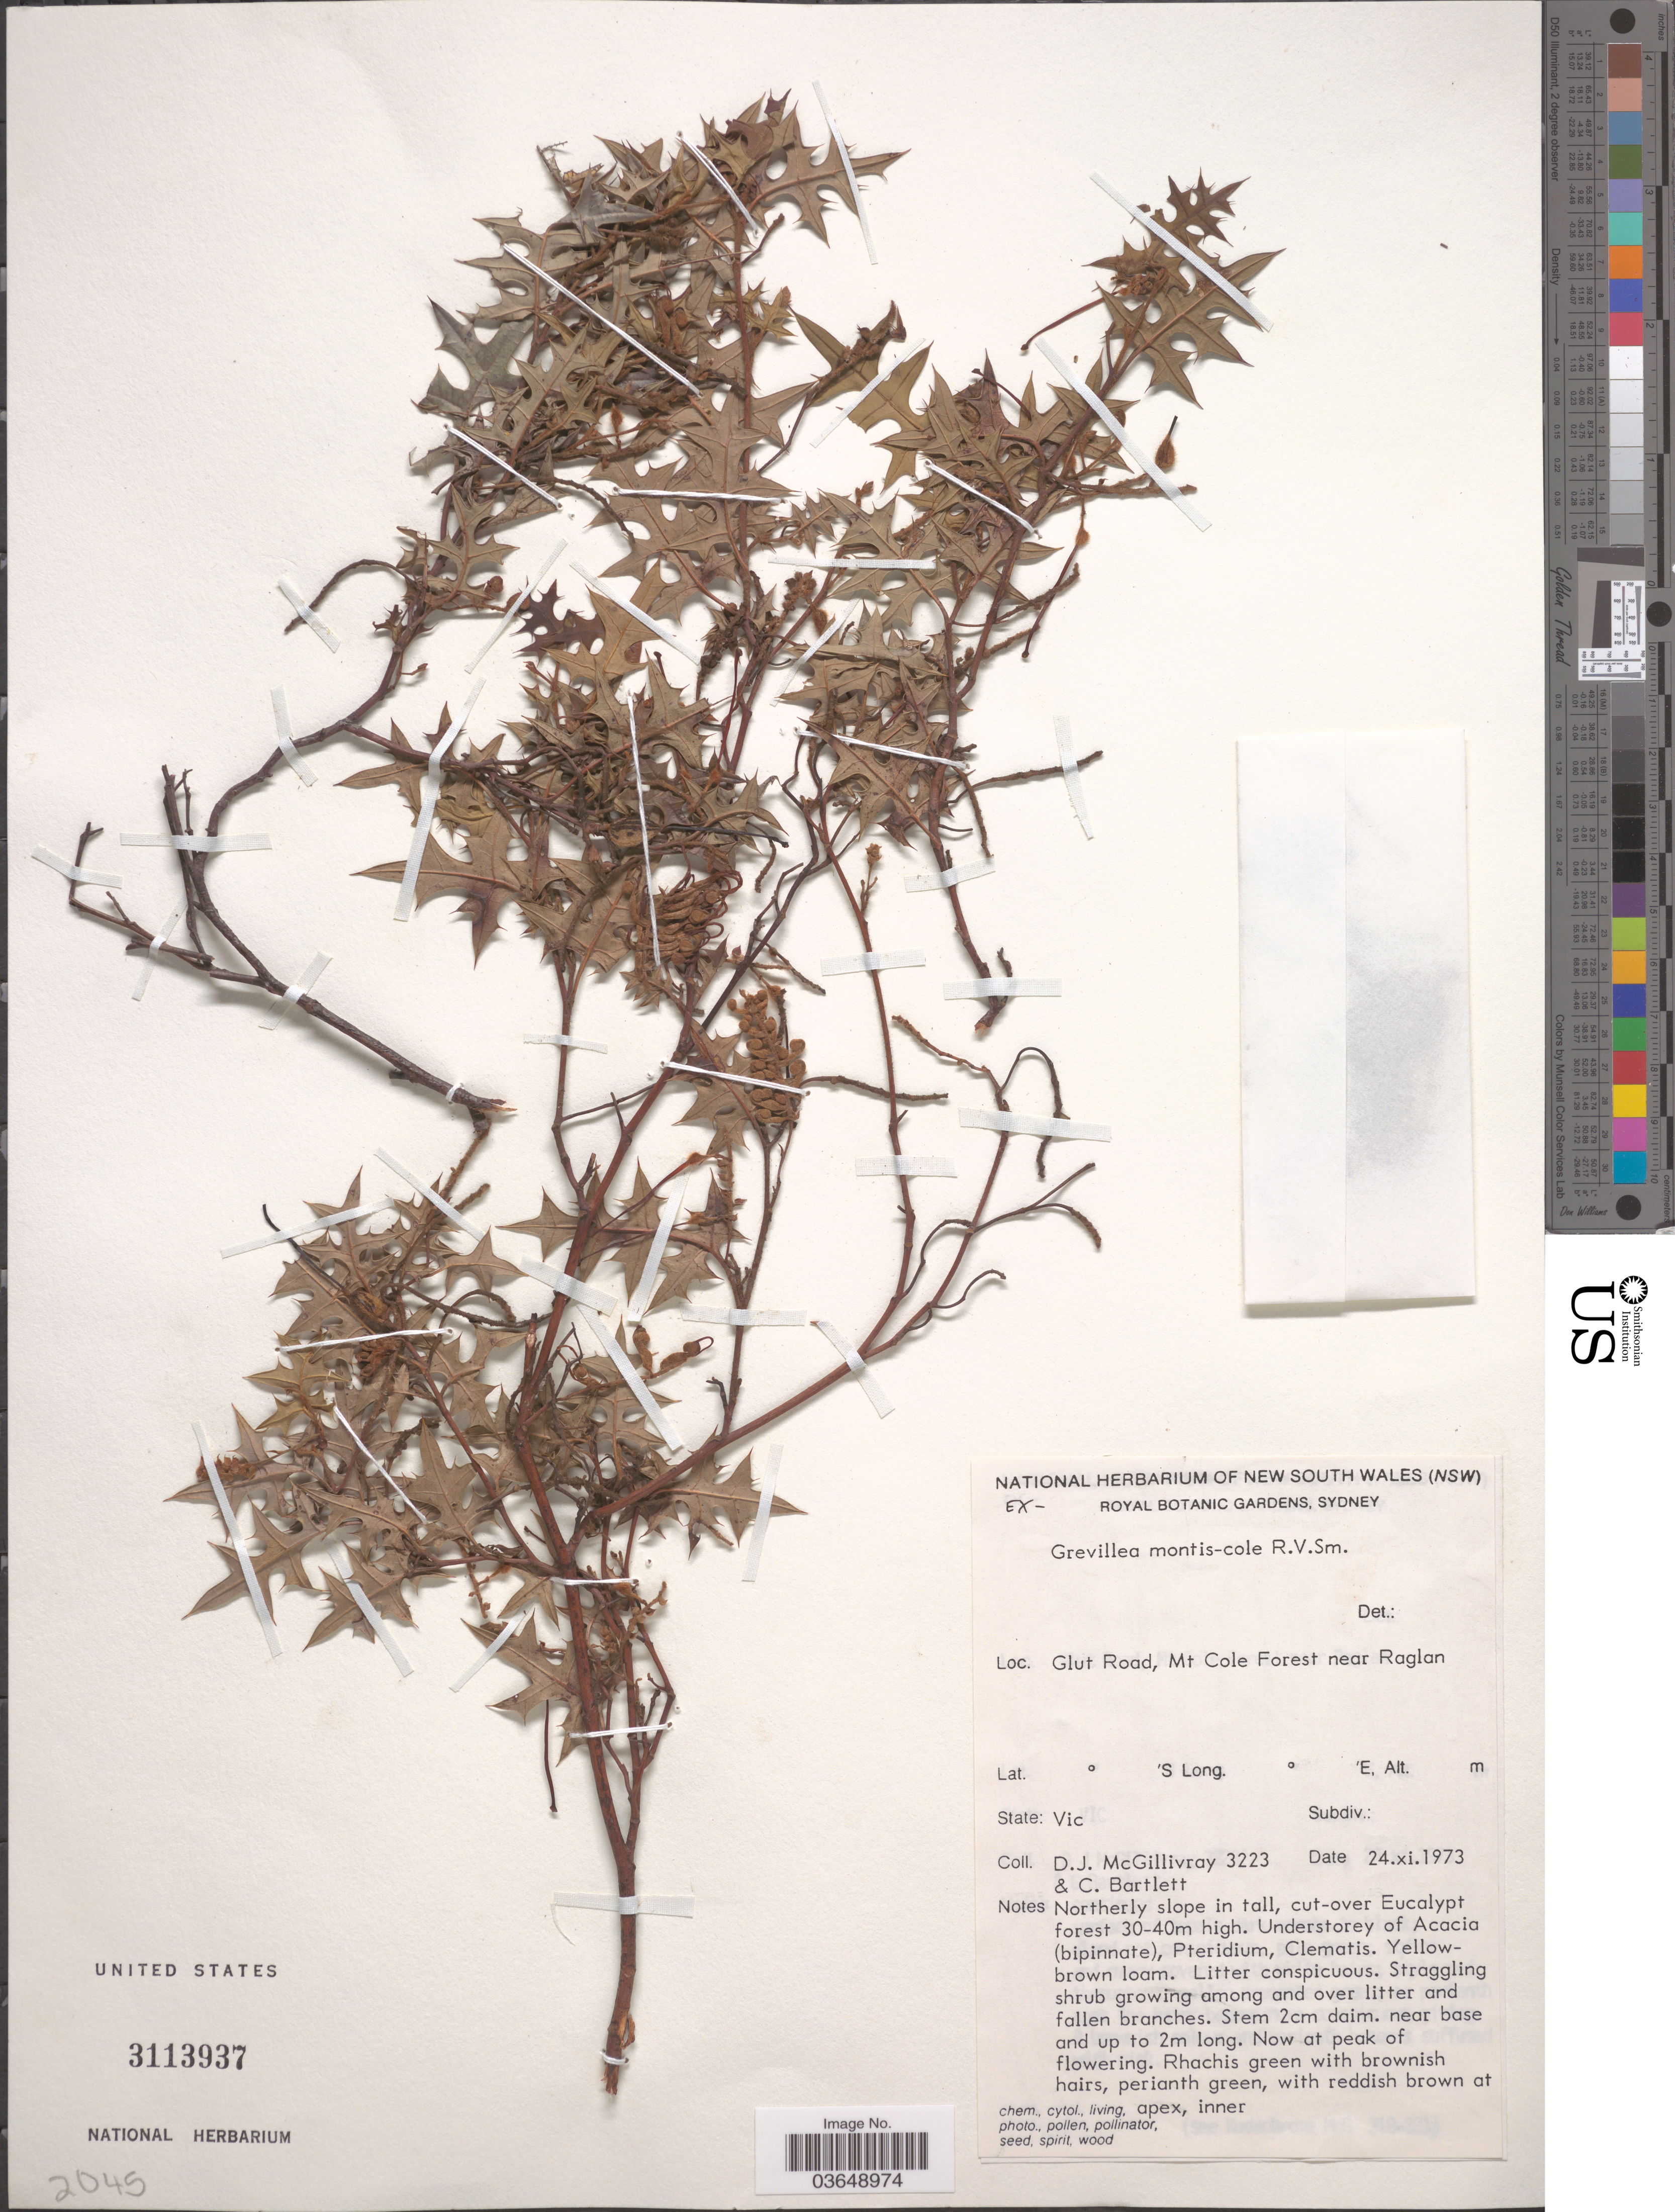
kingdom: Plantae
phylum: Tracheophyta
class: Magnoliopsida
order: Proteales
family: Proteaceae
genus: Grevillea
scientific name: Grevillea montis-cole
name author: R.V. Sm.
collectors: D. J. McGillivray & C. Bartlett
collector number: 3223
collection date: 1973-11-24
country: Australia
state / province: New South Wales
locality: Glut Road, Mt Cole Forest near Raglan. State: Vic.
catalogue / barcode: US 3113937